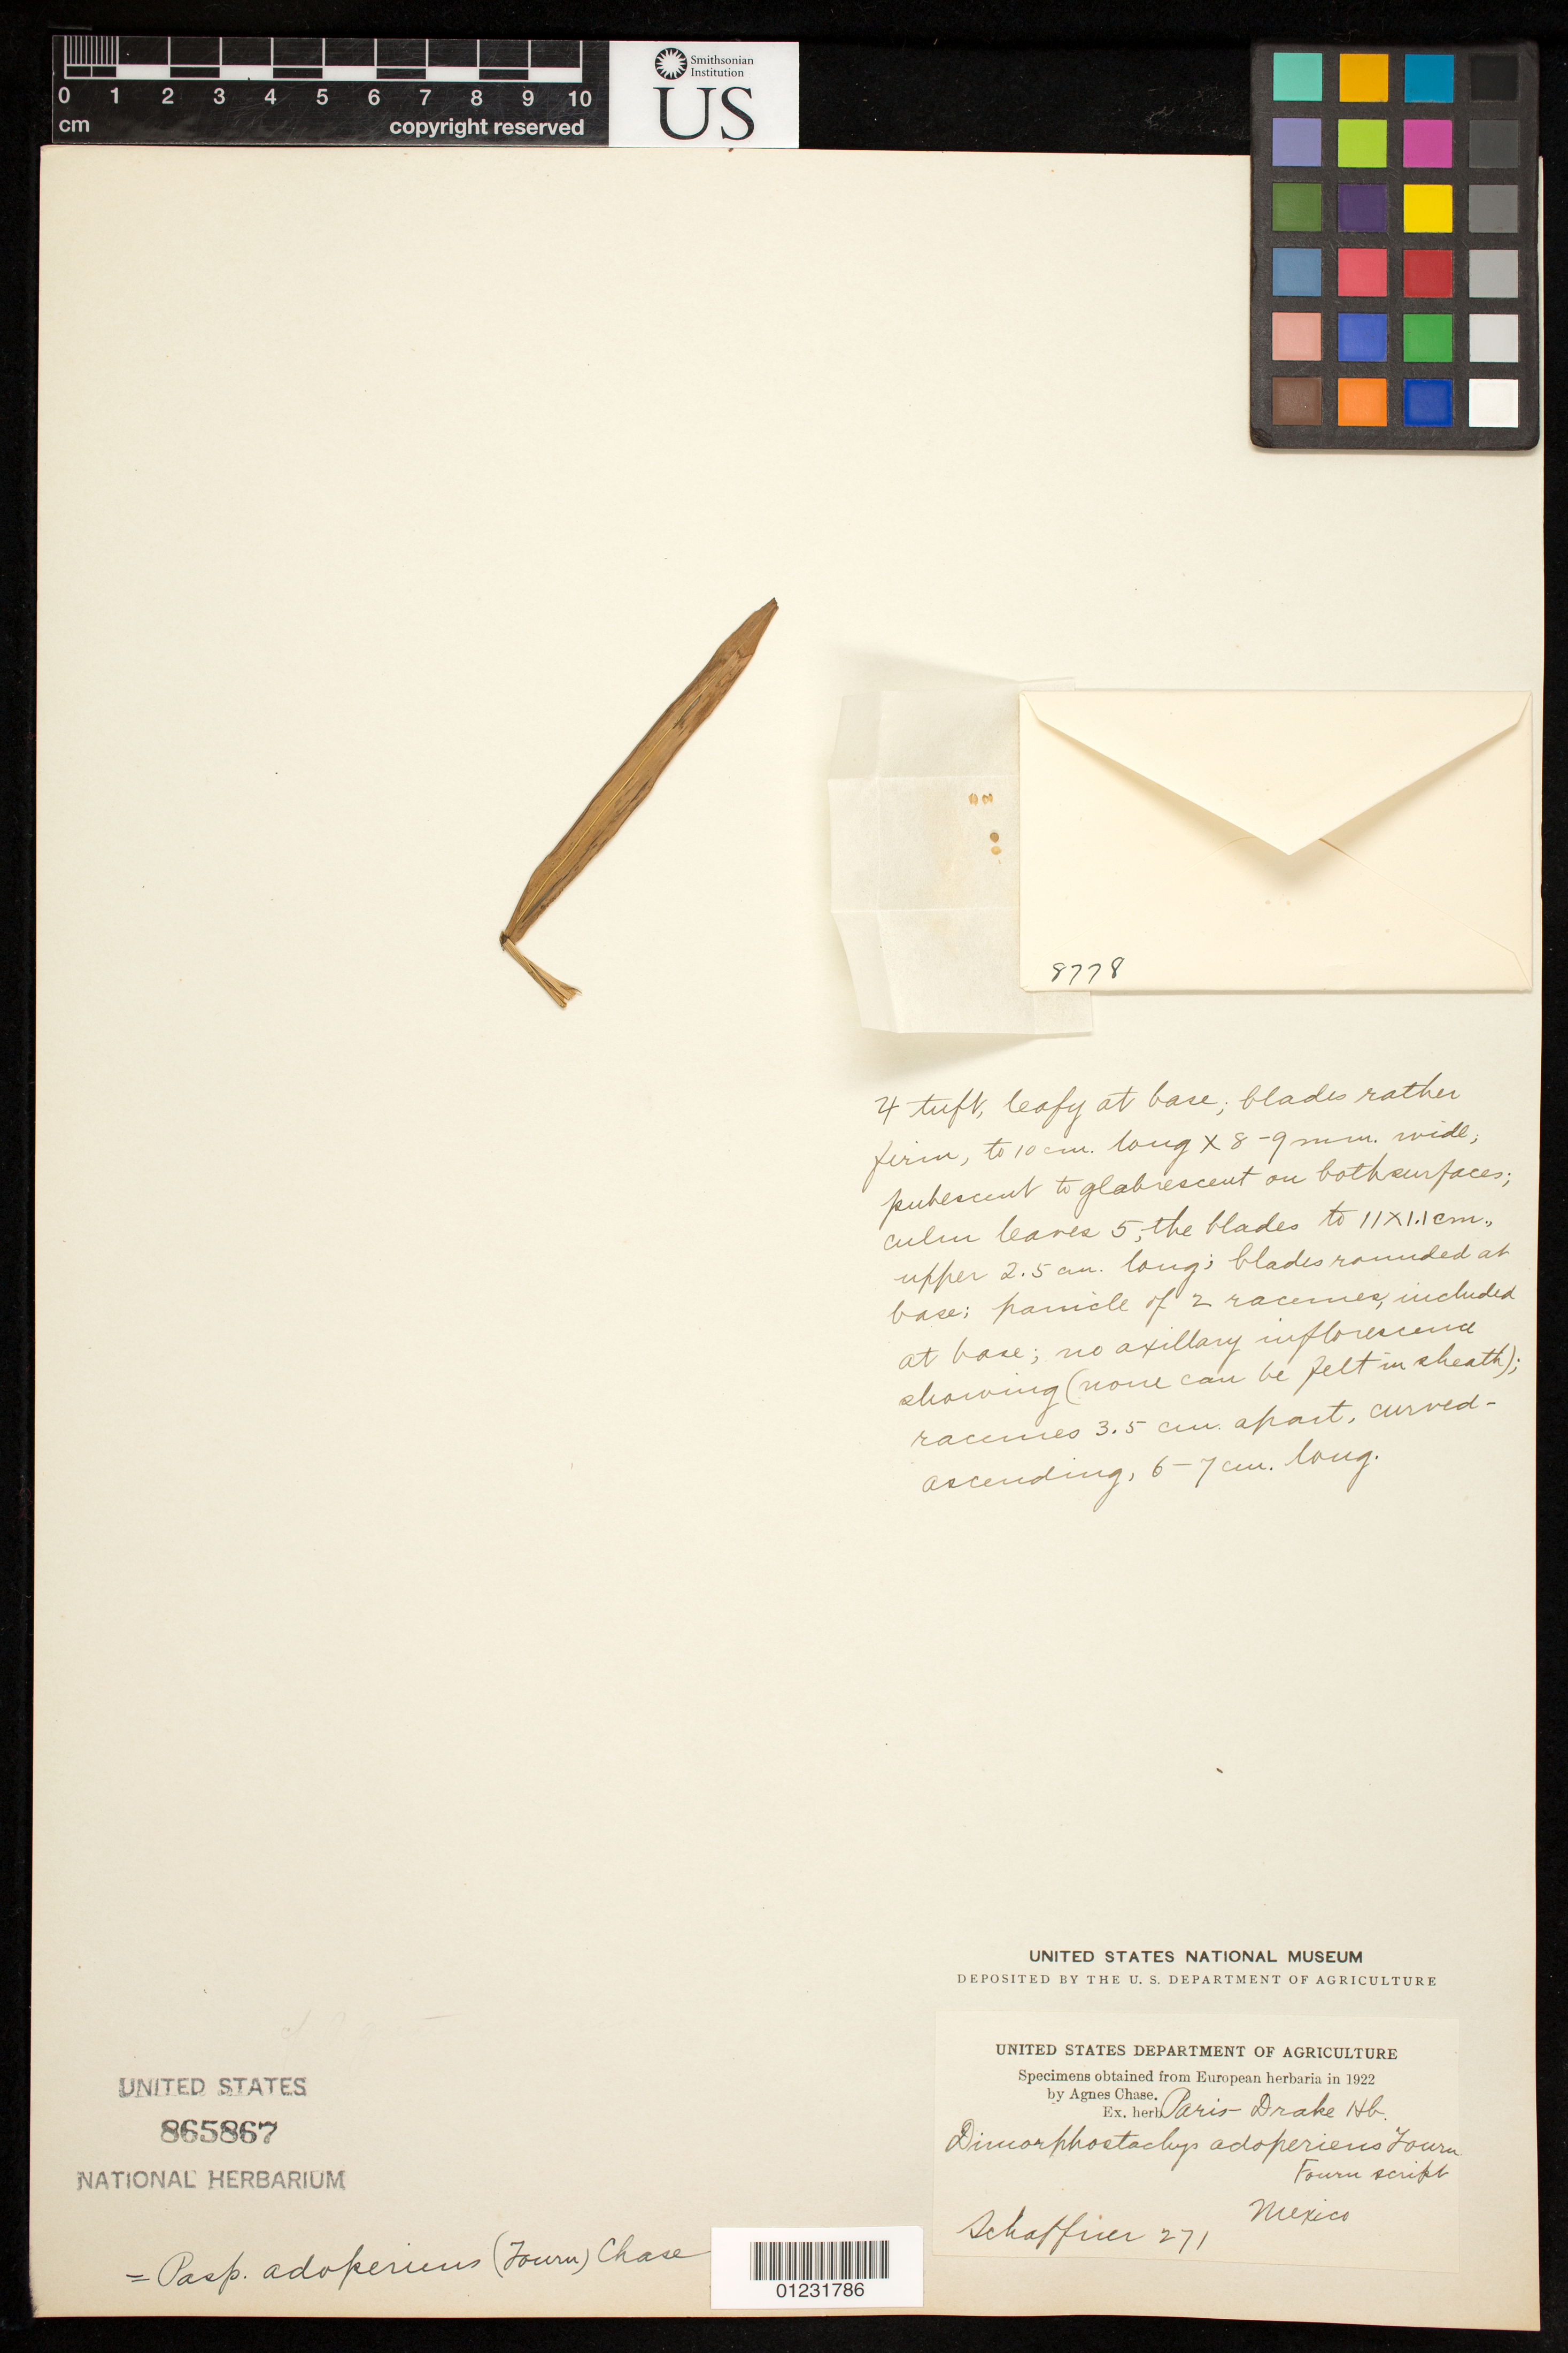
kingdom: Plantae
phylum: Tracheophyta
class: Liliopsida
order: Poales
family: Poaceae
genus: Dimorphostachys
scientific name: Dimorphostachys adoperiens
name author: E. Fourn.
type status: Isotype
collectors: -. Schaffner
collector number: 271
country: Mexico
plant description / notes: Fragmentary material of type specimen ex herb. Paris-Drake.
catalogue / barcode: US 865867